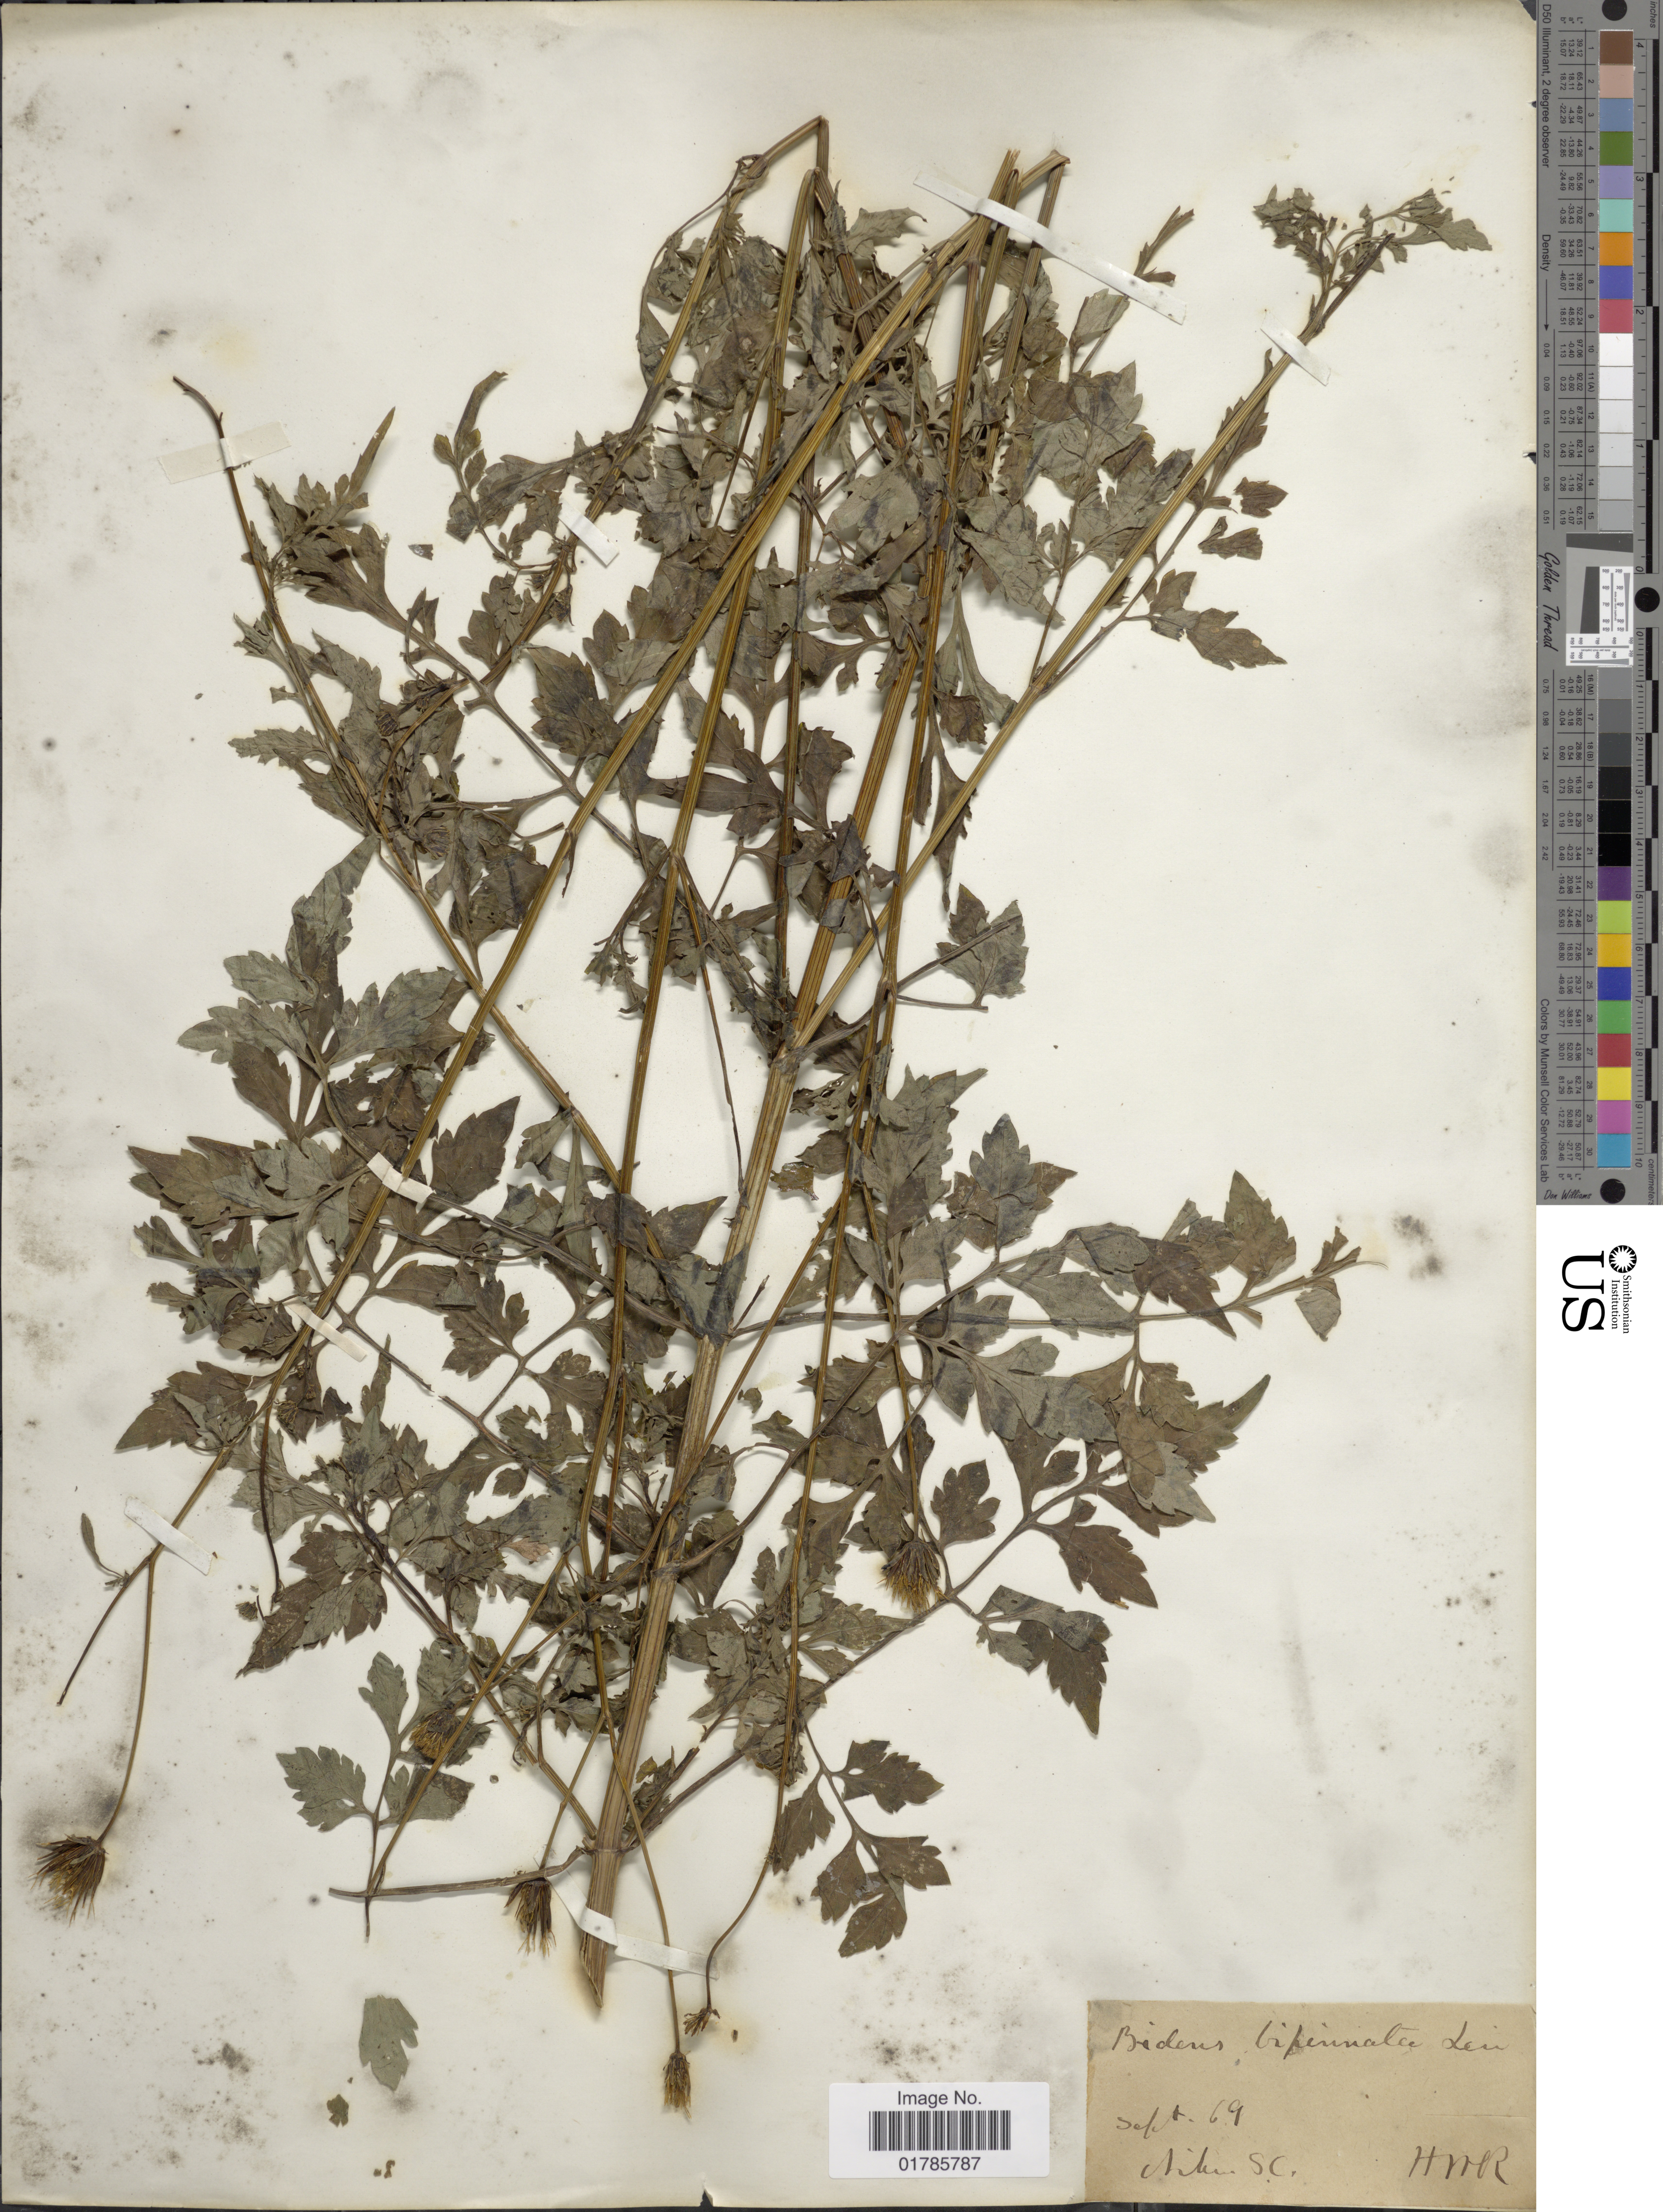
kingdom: Plantae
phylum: Tracheophyta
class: Magnoliopsida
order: Asterales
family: Asteraceae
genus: Bidens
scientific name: Bidens bipinnata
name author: L.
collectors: H. R.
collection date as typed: Transcribed d/m/y: /9/69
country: United States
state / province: South Carolina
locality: Aiken